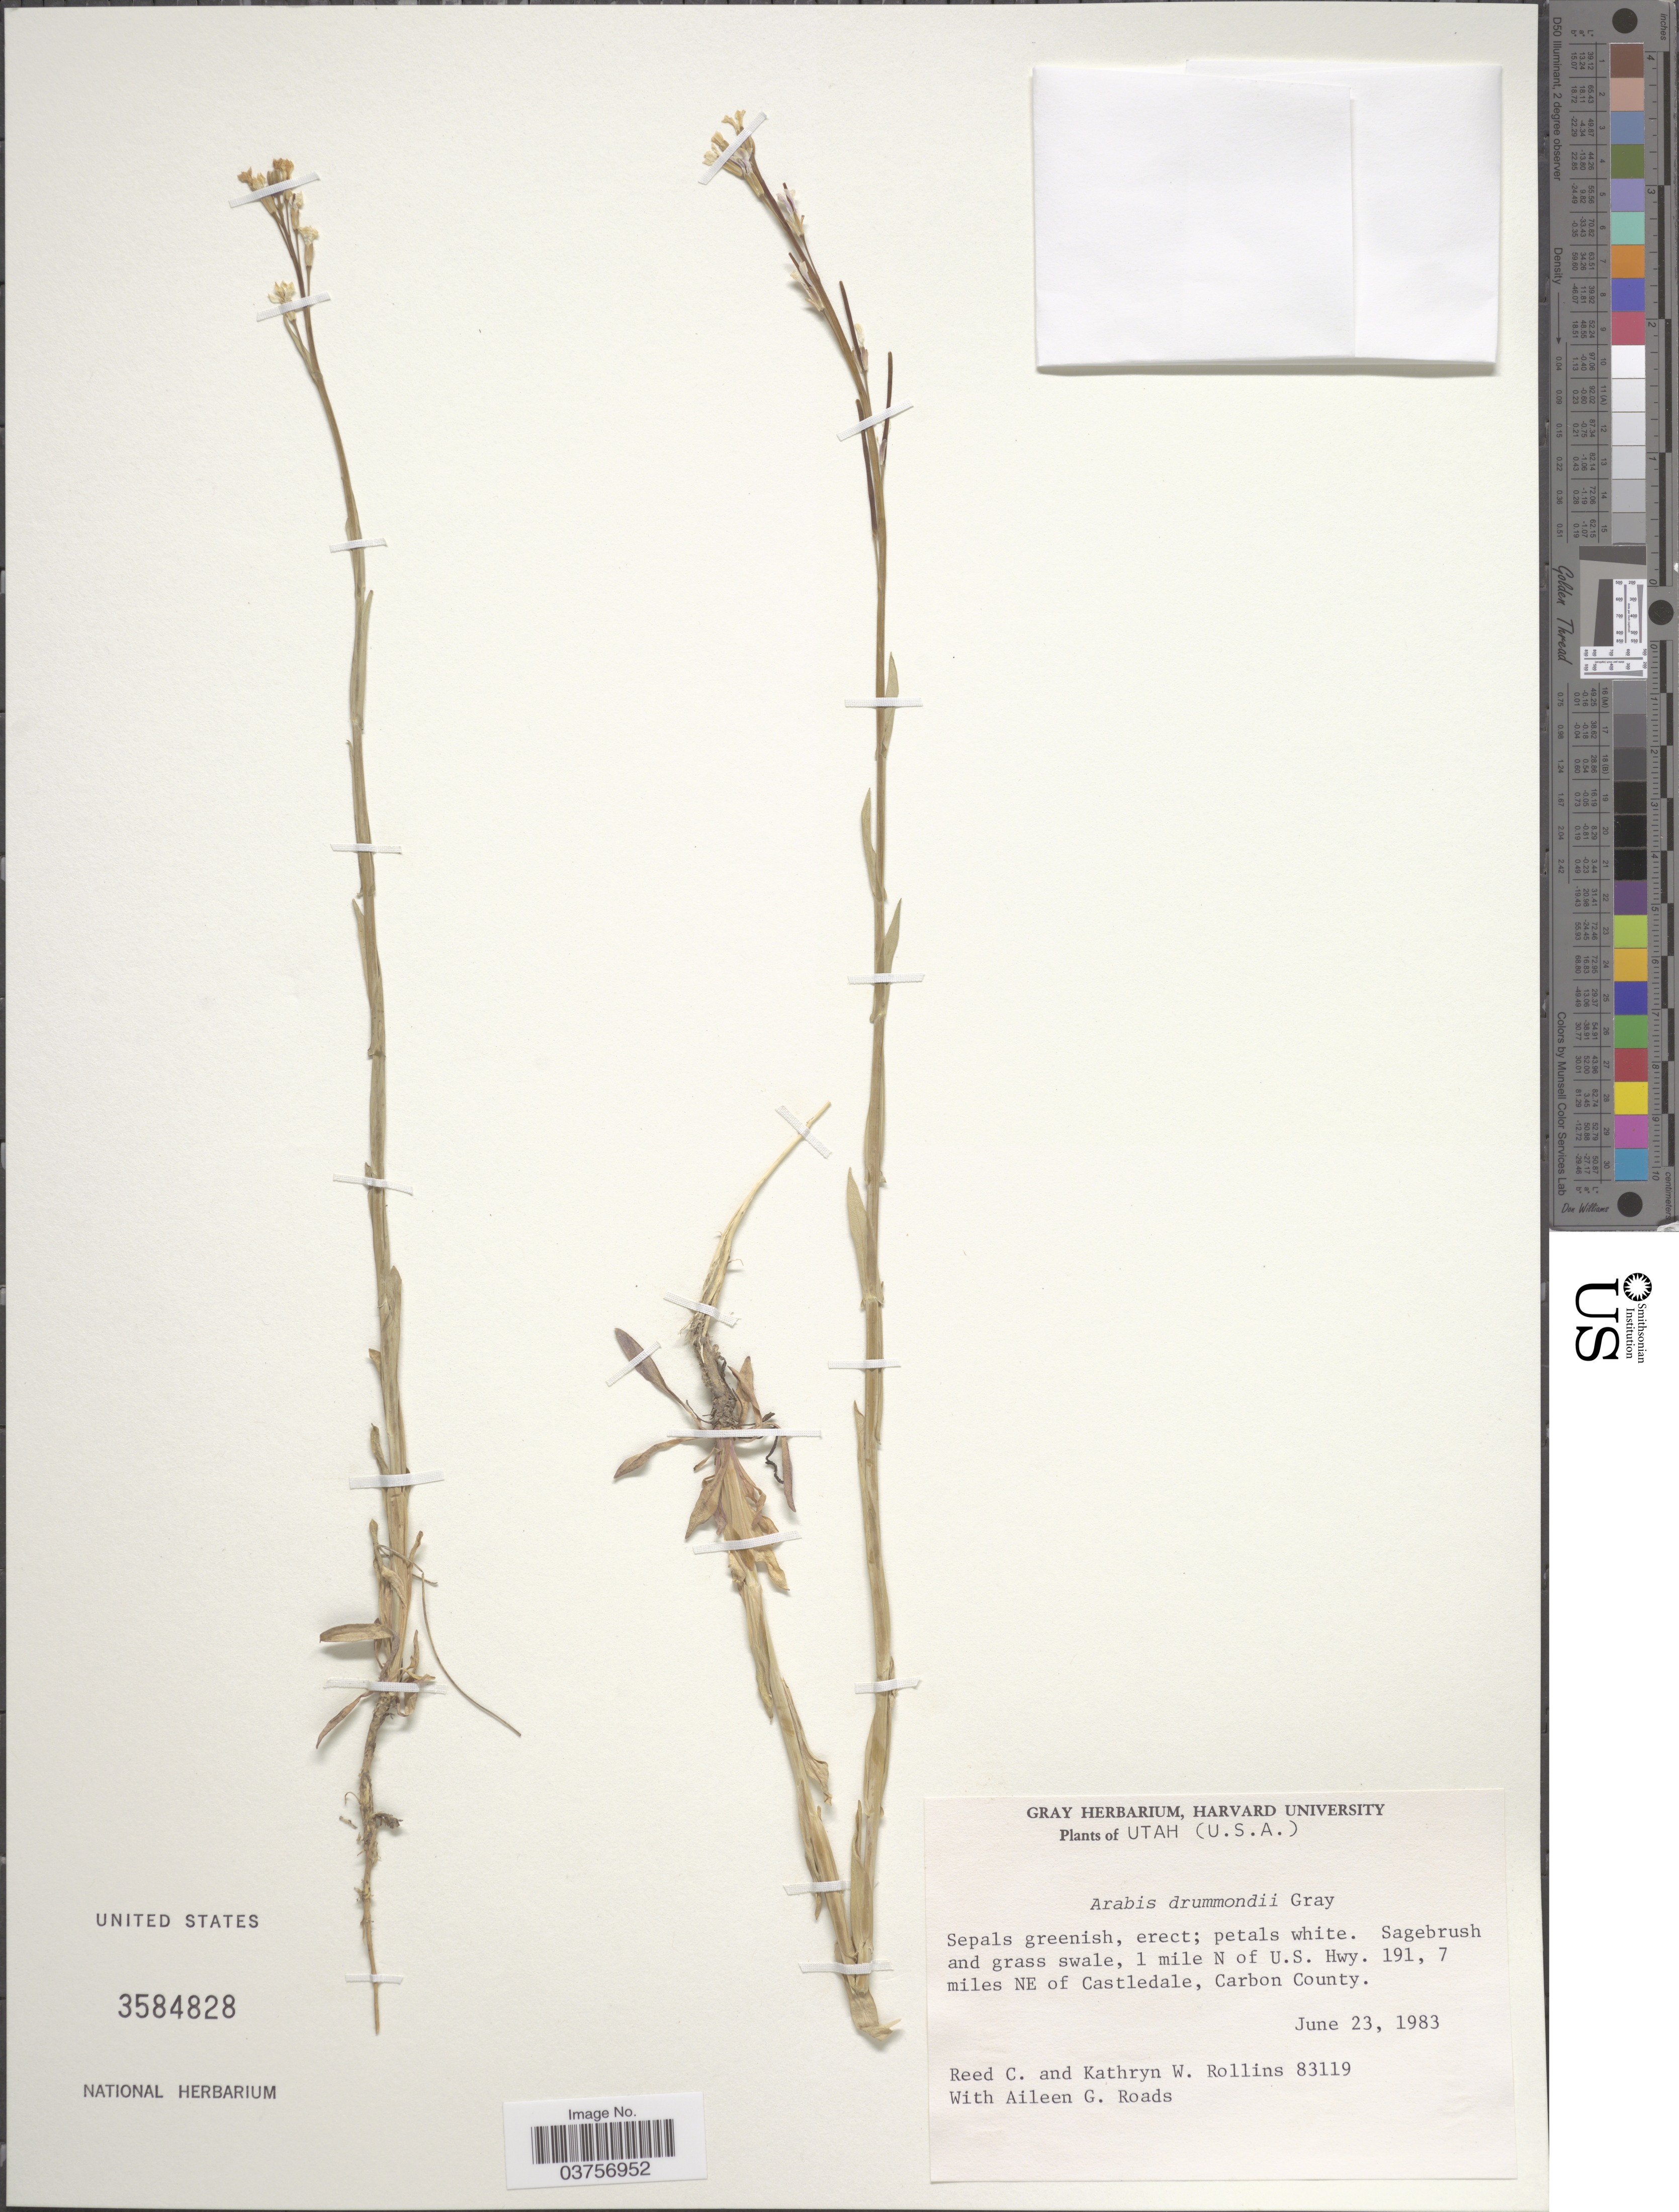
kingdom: Plantae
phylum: Tracheophyta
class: Magnoliopsida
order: Brassicales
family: Brassicaceae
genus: Arabis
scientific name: Arabis drummondii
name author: A. Gray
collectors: R. C. Rollins, K. W. Rollins & A. Roads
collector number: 83119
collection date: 1983-06-23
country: United States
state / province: Utah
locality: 1 mile N of U.S. Hwy. 191, 7 miles NE of Castledale, Carbon County.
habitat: sagebrush and grass swale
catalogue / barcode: US 3584828